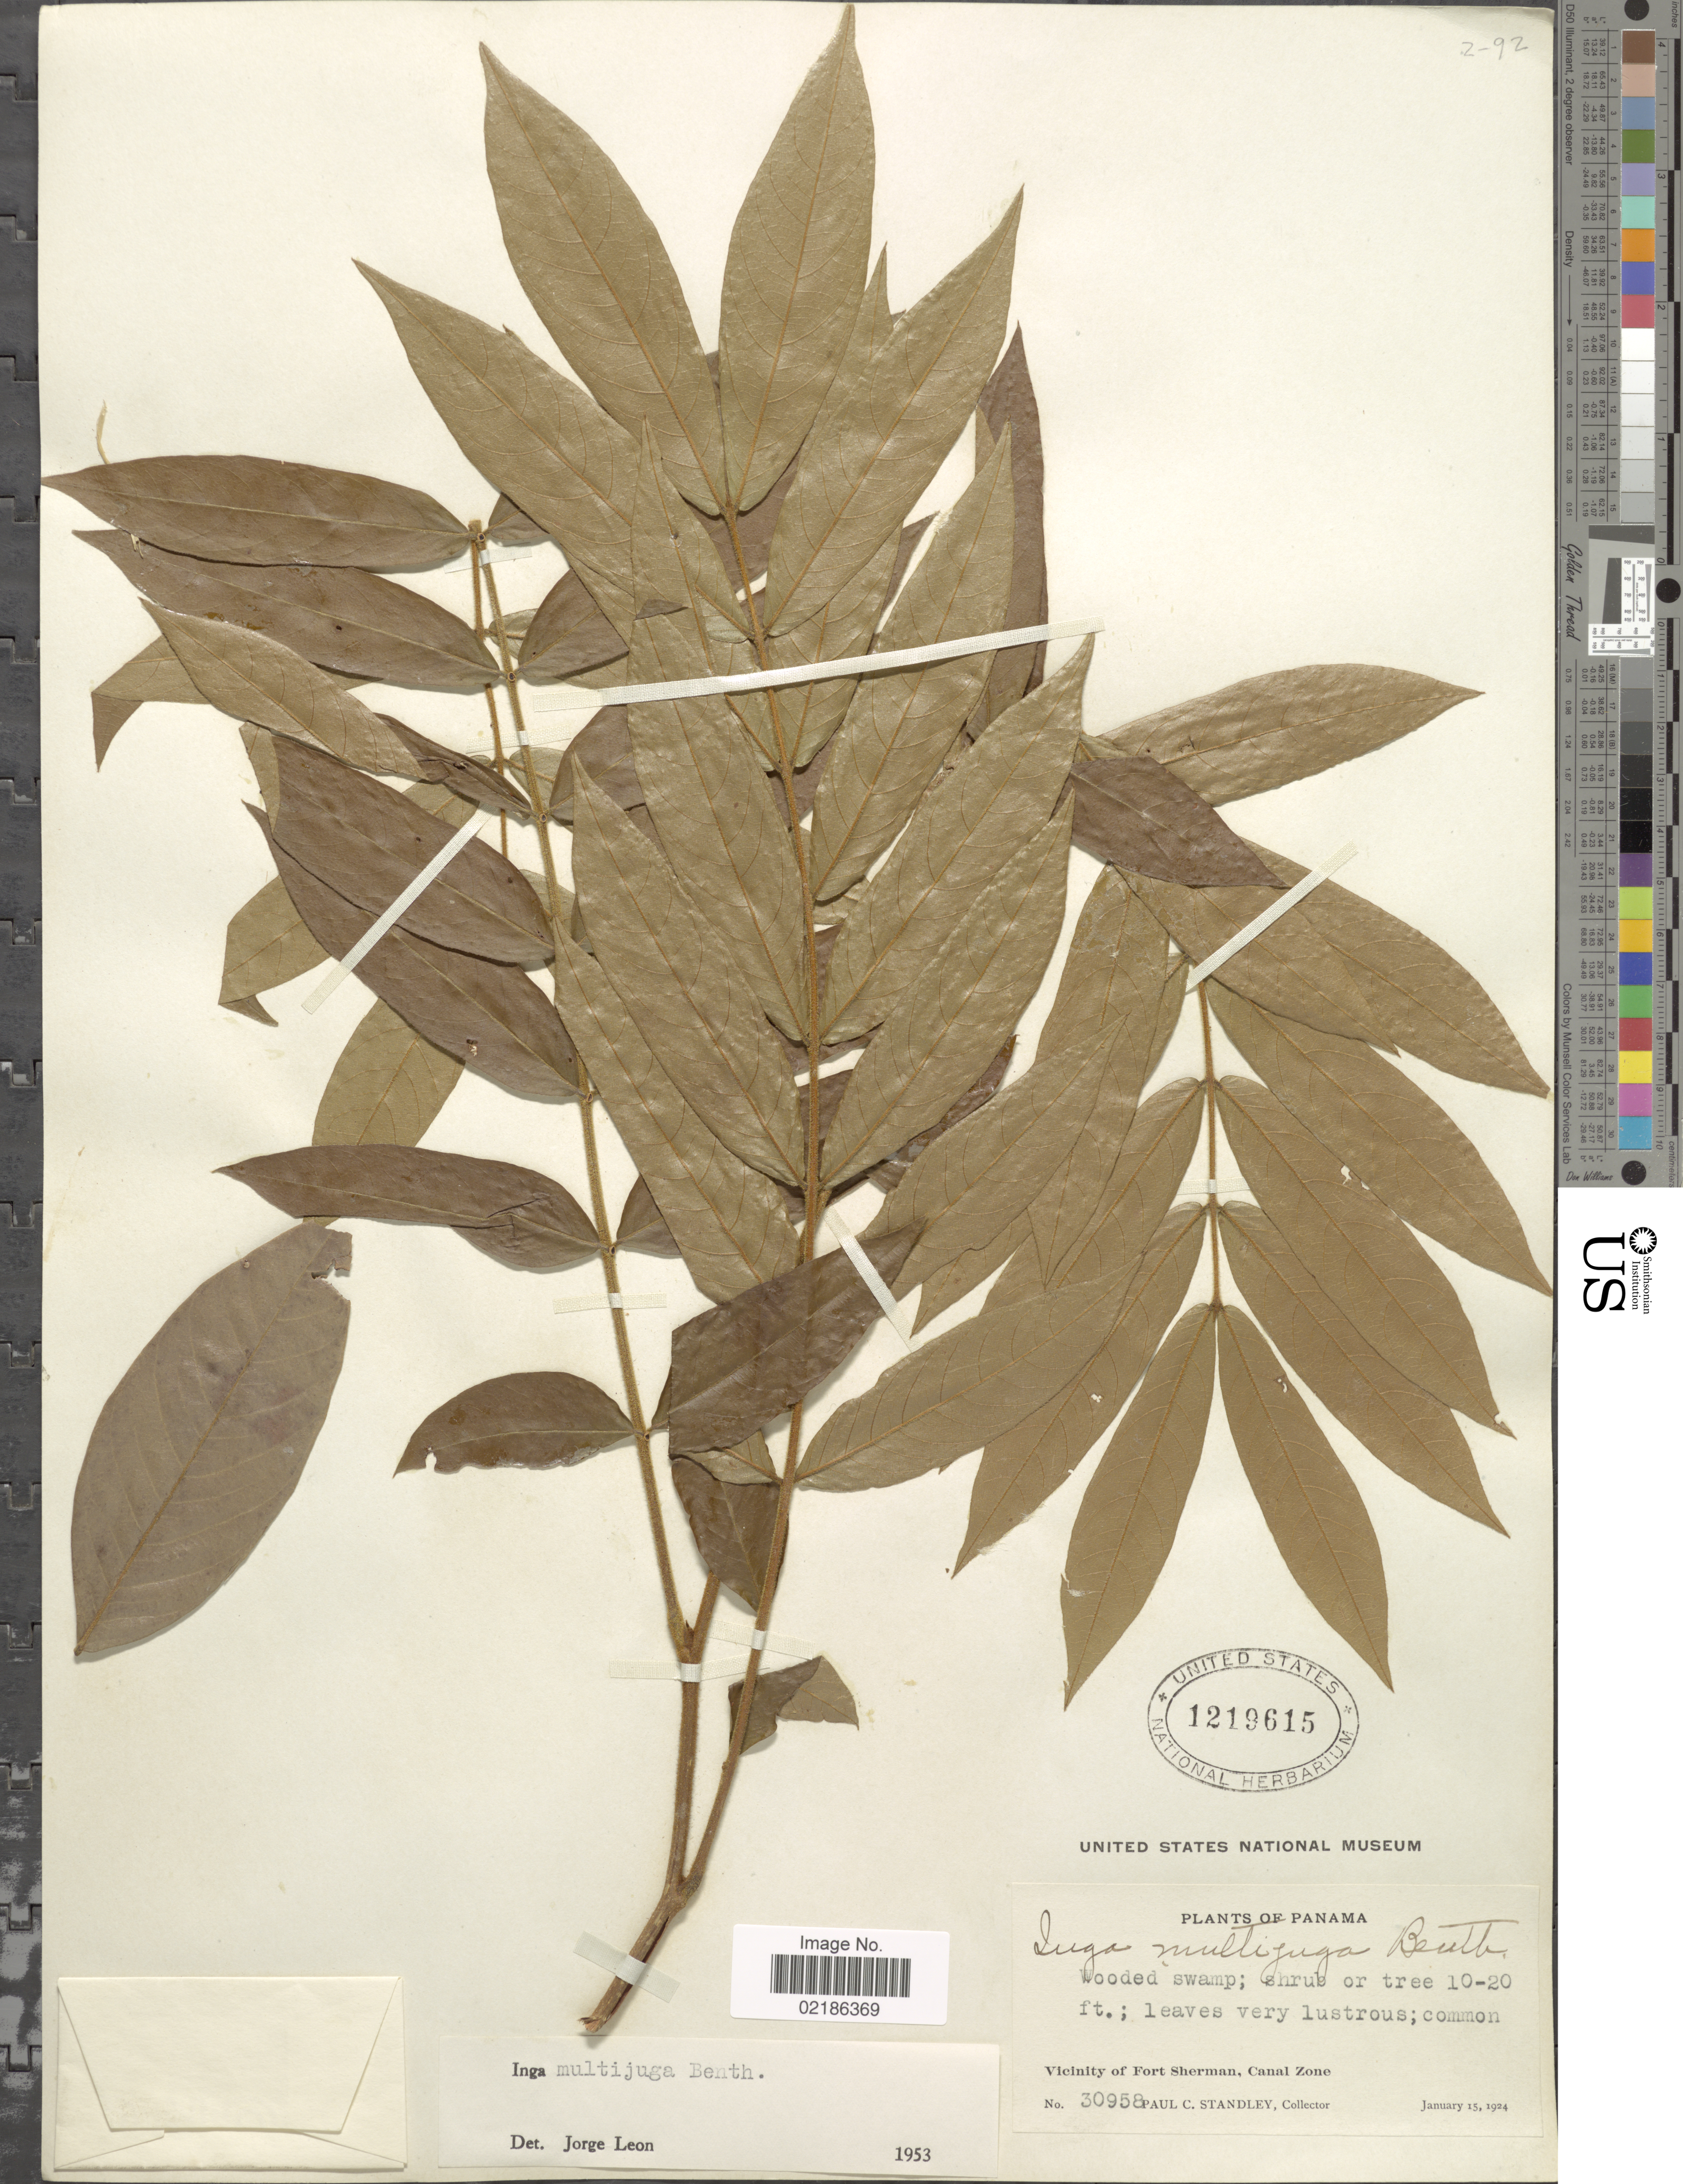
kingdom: Plantae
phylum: Tracheophyta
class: Magnoliopsida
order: Fabales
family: Fabaceae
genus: Inga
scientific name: Inga multijuga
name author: Benth.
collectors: P. C. Standley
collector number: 30958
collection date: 1924-01-15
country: Panama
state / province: Colón / Panamá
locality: Vicinity of Fort Sherman, Canal Zone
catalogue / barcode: US 1219615